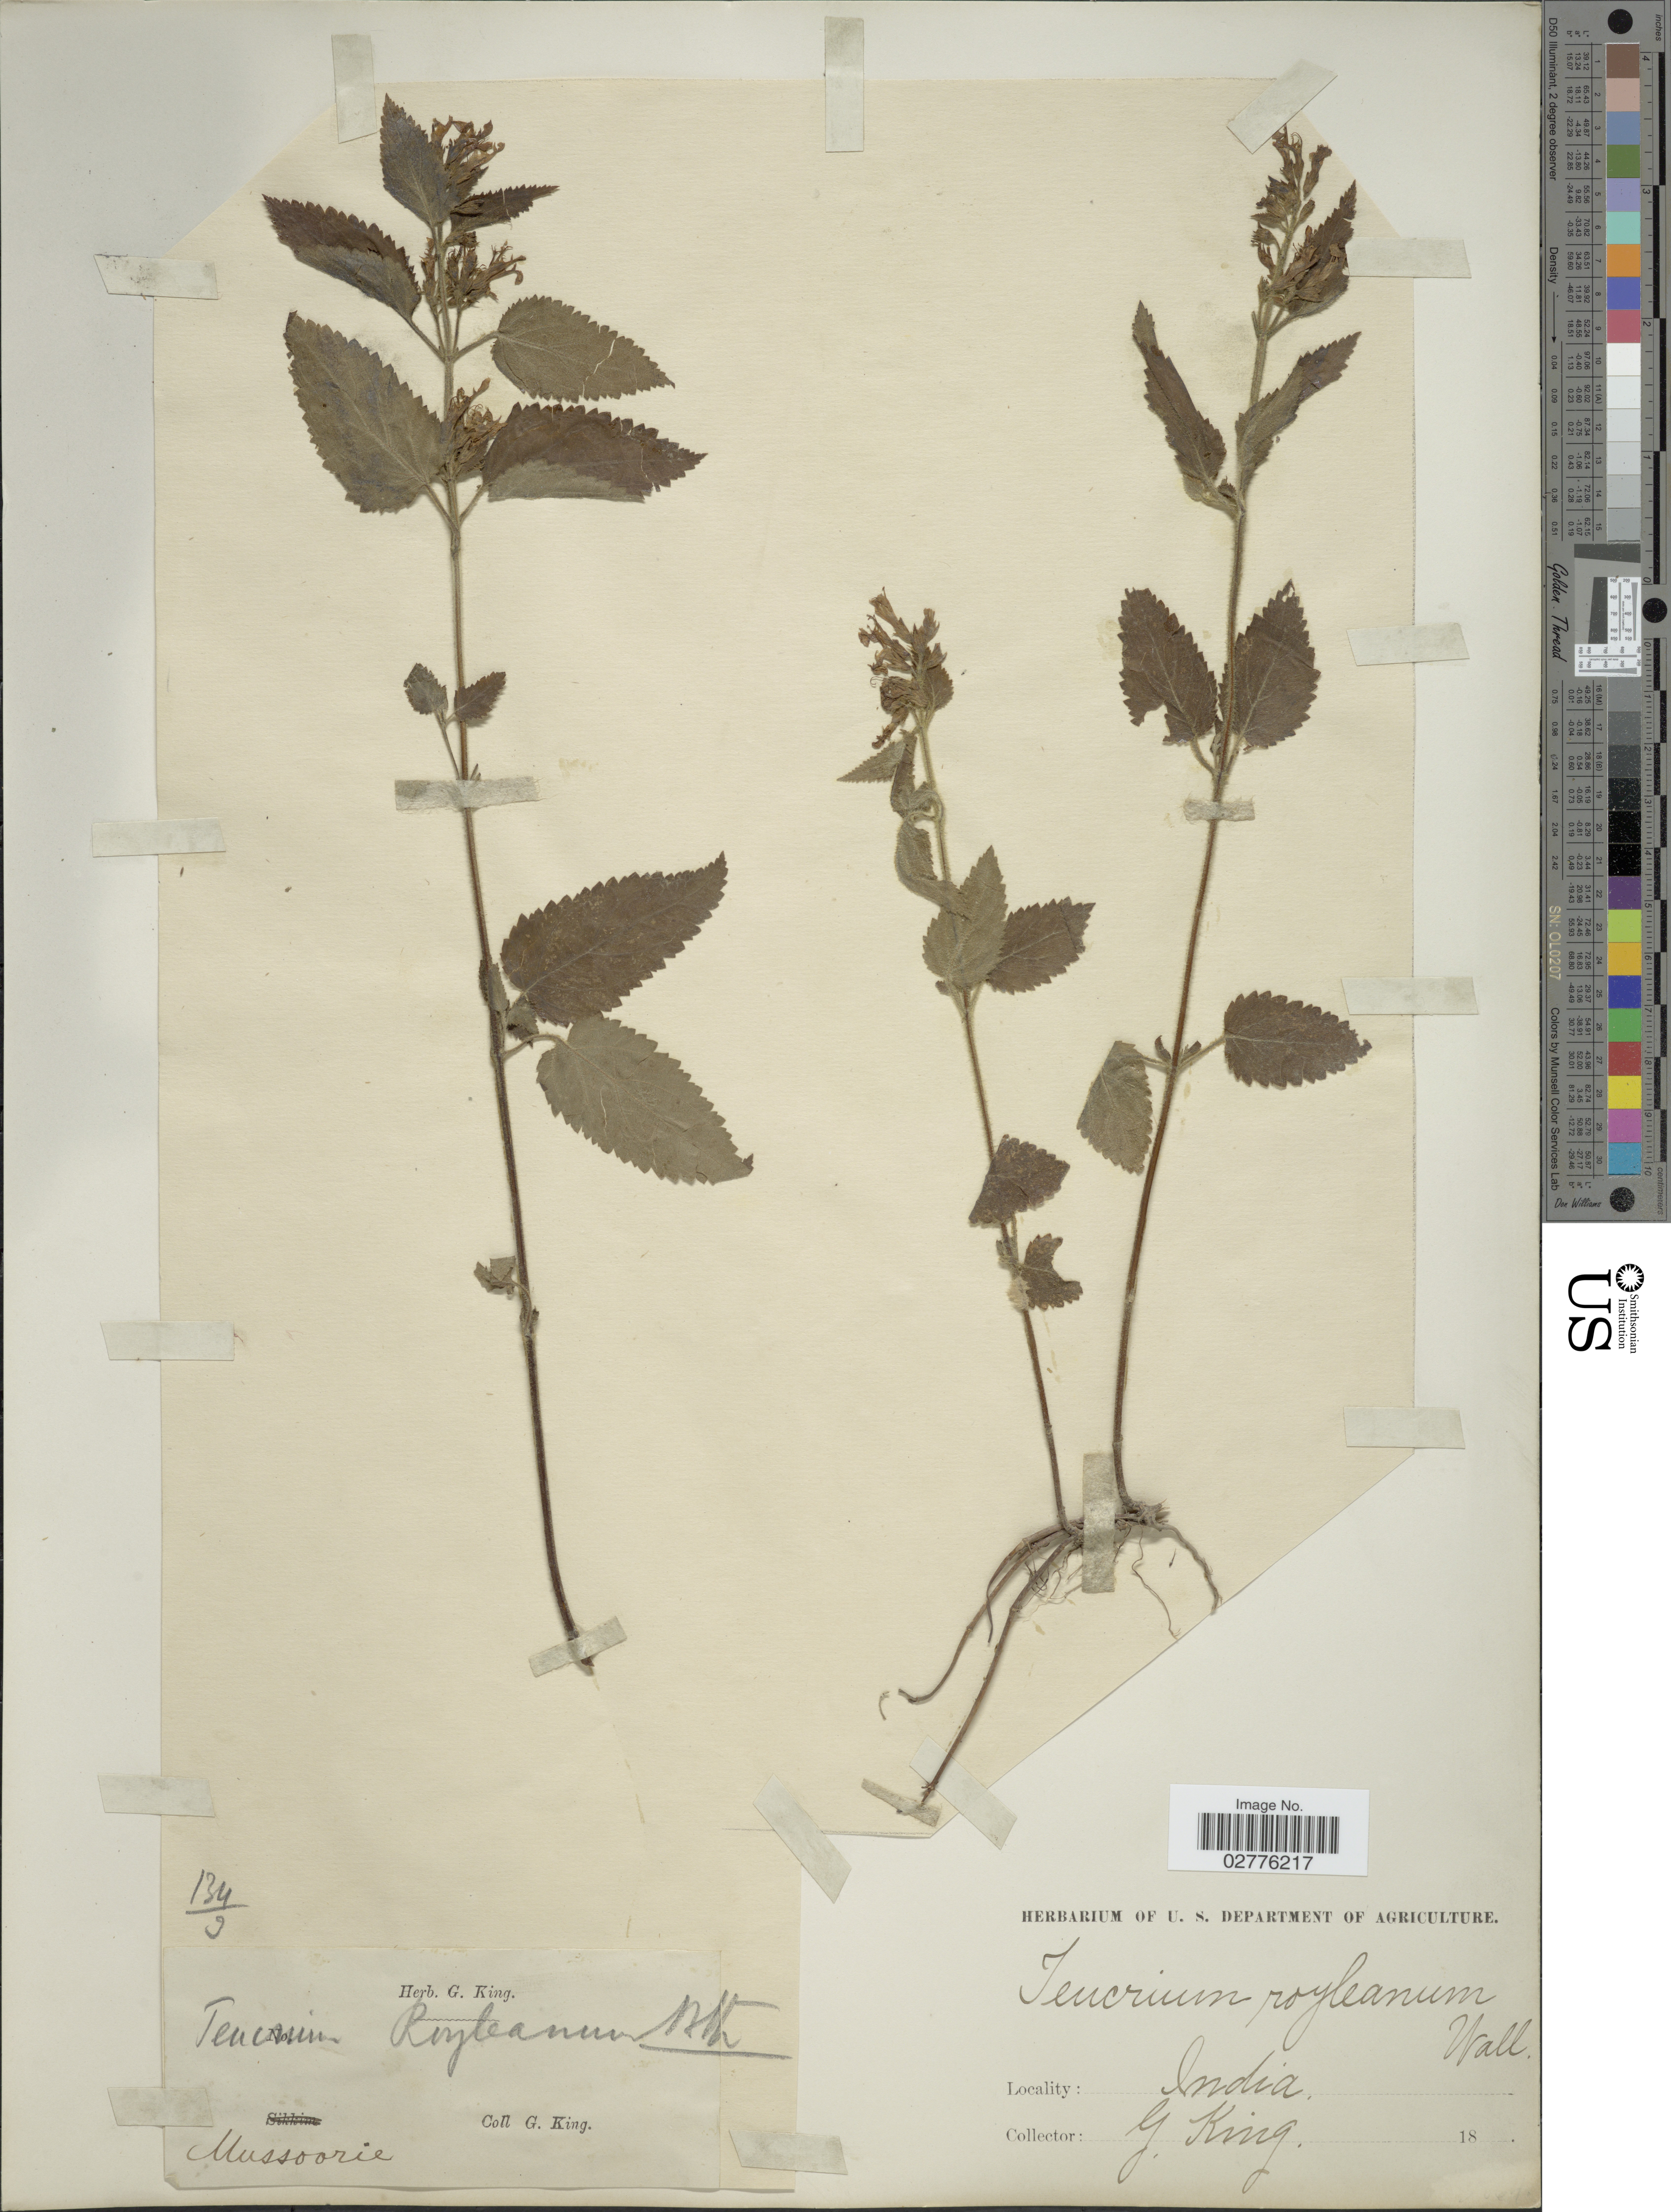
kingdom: Plantae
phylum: Tracheophyta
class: Magnoliopsida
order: Lamiales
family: Lamiaceae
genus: Teucrium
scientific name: Teucrium royleanum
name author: Wall. ex Benth.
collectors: G. King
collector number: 134/9?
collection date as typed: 18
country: India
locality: Mussoorie.